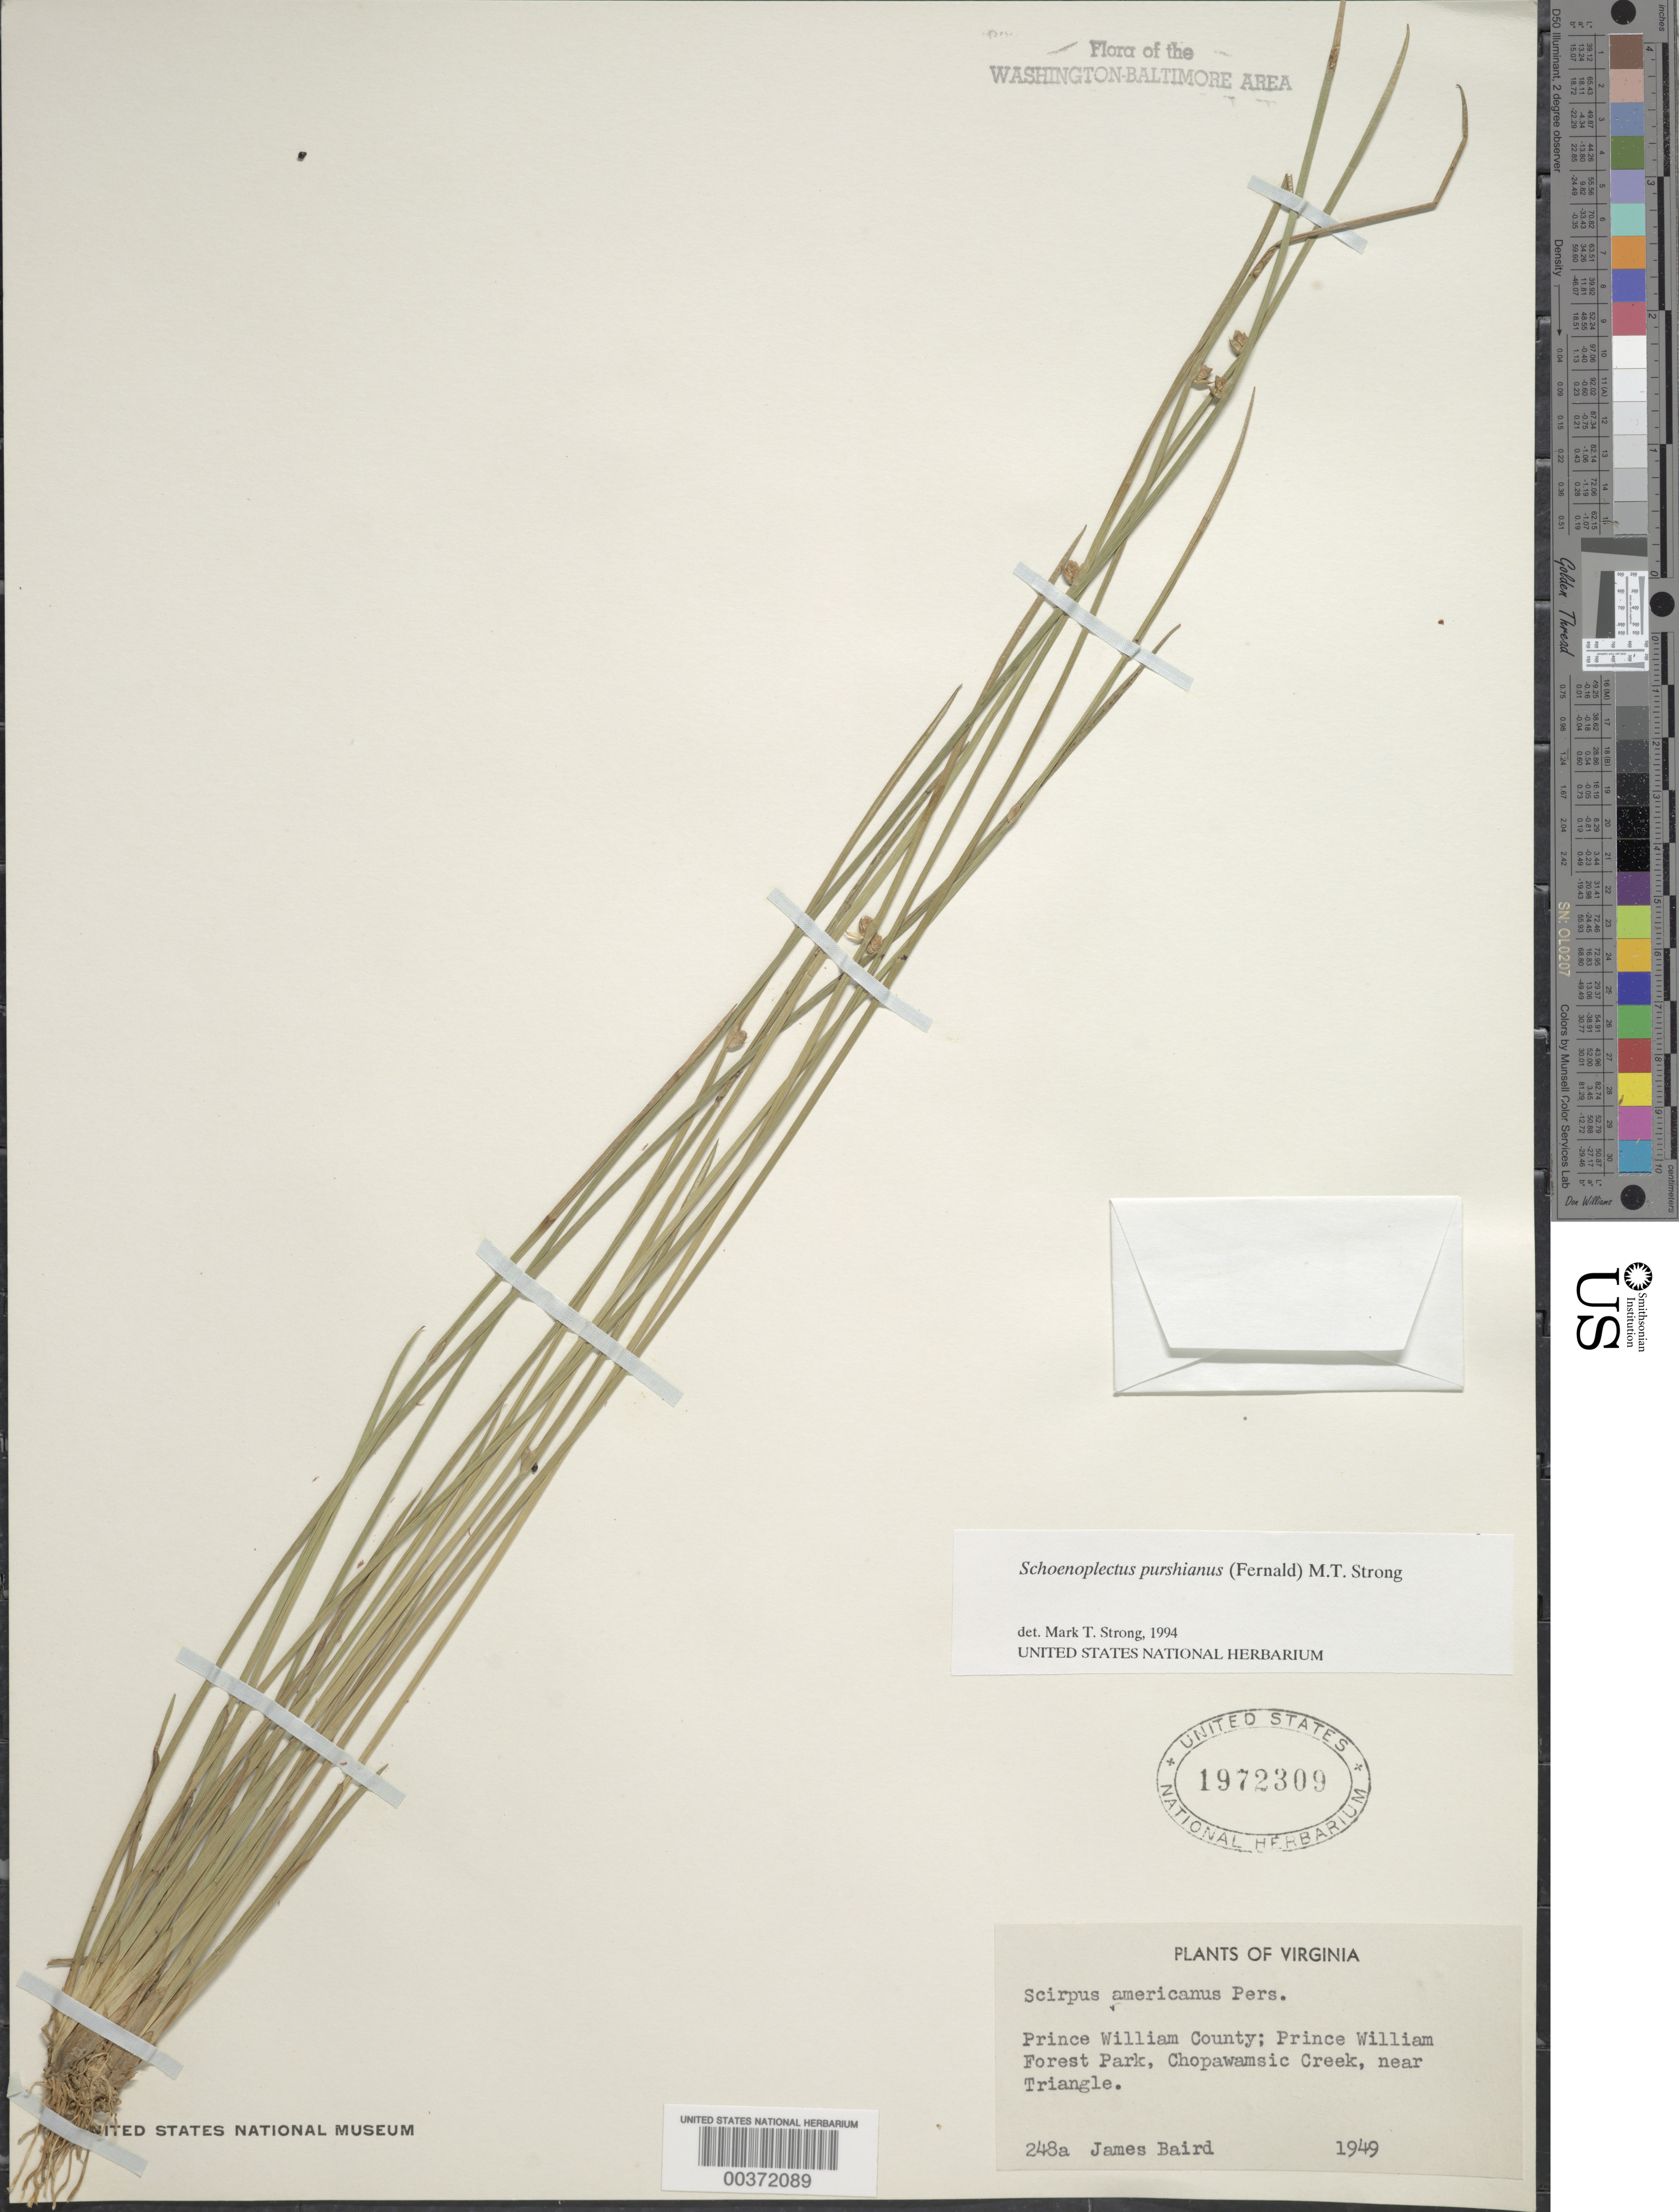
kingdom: Plantae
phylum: Tracheophyta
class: Liliopsida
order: Poales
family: Cyperaceae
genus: Schoenoplectus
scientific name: Schoenoplectus purshianus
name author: (Fernald) M.T. Strong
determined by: Strong, M. T., (US), Smithsonian Institution - National Museum of Natural History (UNITED STATES)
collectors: J. Baird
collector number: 248A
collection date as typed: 1949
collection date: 1949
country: United States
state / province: Virginia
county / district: Prince William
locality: Prince William Forest Park, Chopawamsic Creek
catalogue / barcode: US 1972309